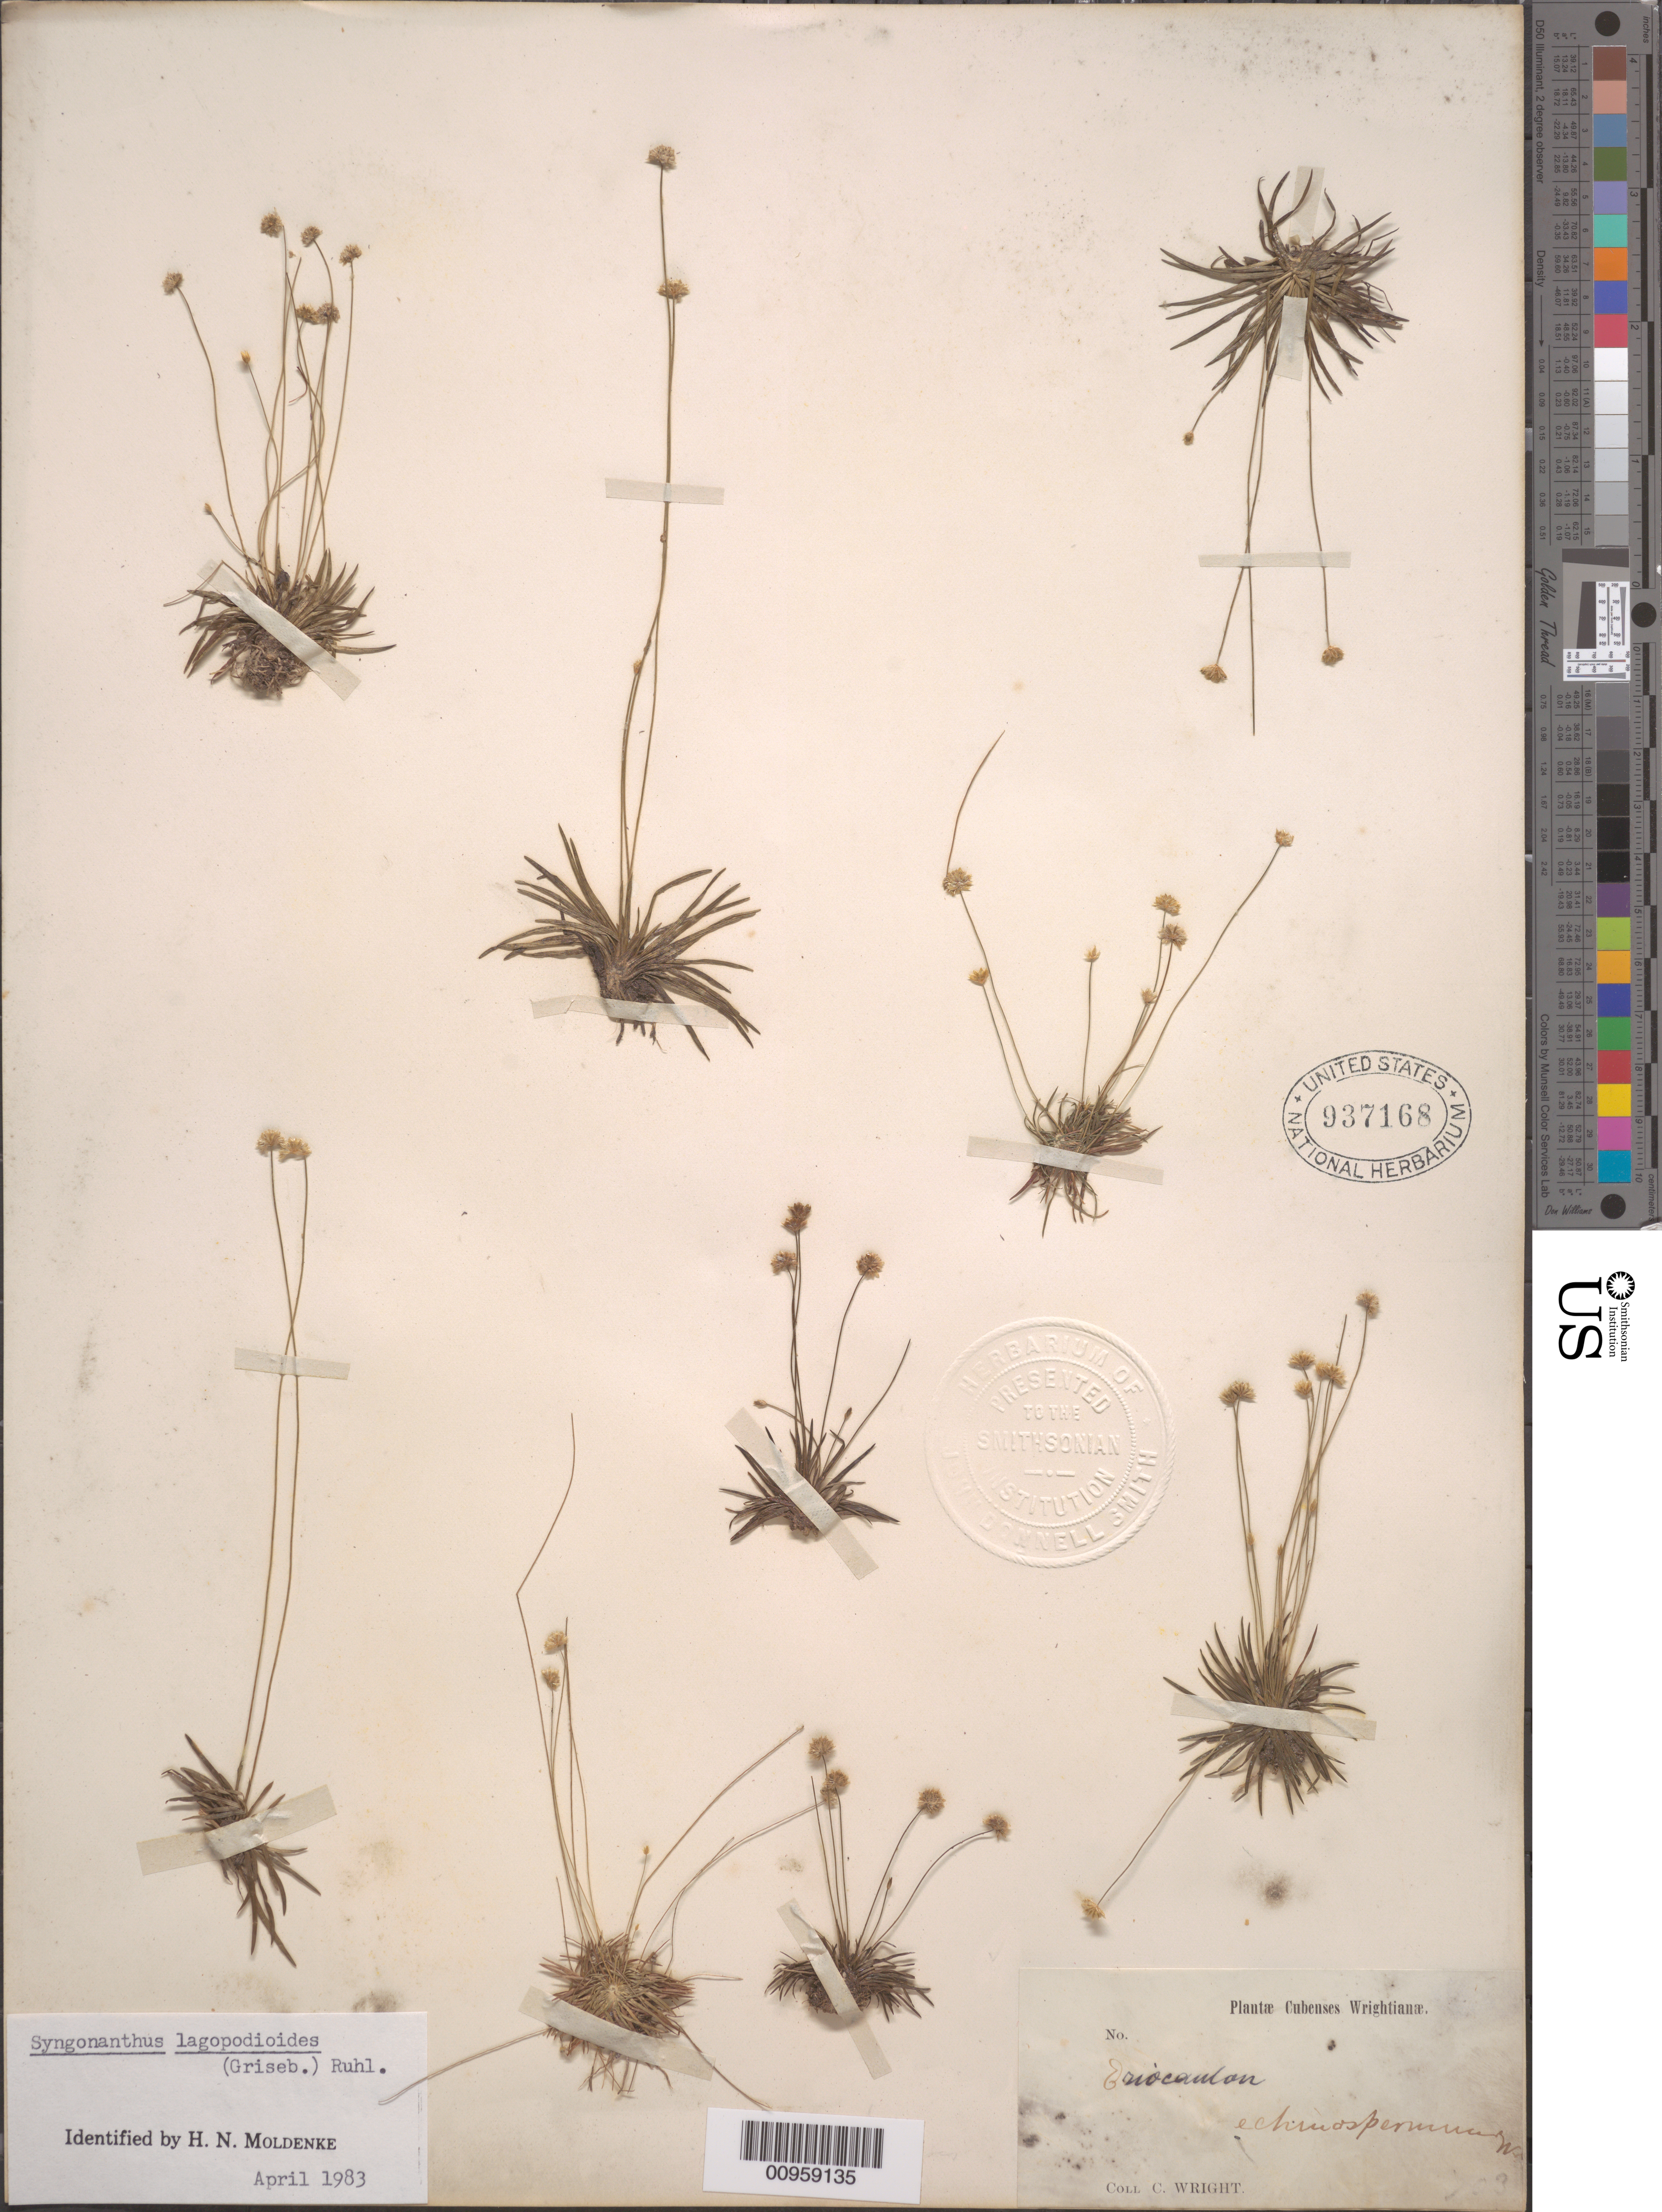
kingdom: Plantae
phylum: Tracheophyta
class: Liliopsida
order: Poales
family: Eriocaulaceae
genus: Syngonanthus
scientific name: Syngonanthus lagopodioides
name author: (Griseb.) Ruhland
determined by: Moldenke, H. N.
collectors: C. Wright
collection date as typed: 1800 to -- --- 1899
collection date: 1800/1899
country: Cuba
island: Isla de la Juventud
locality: Isle of Pines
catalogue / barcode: US 937168